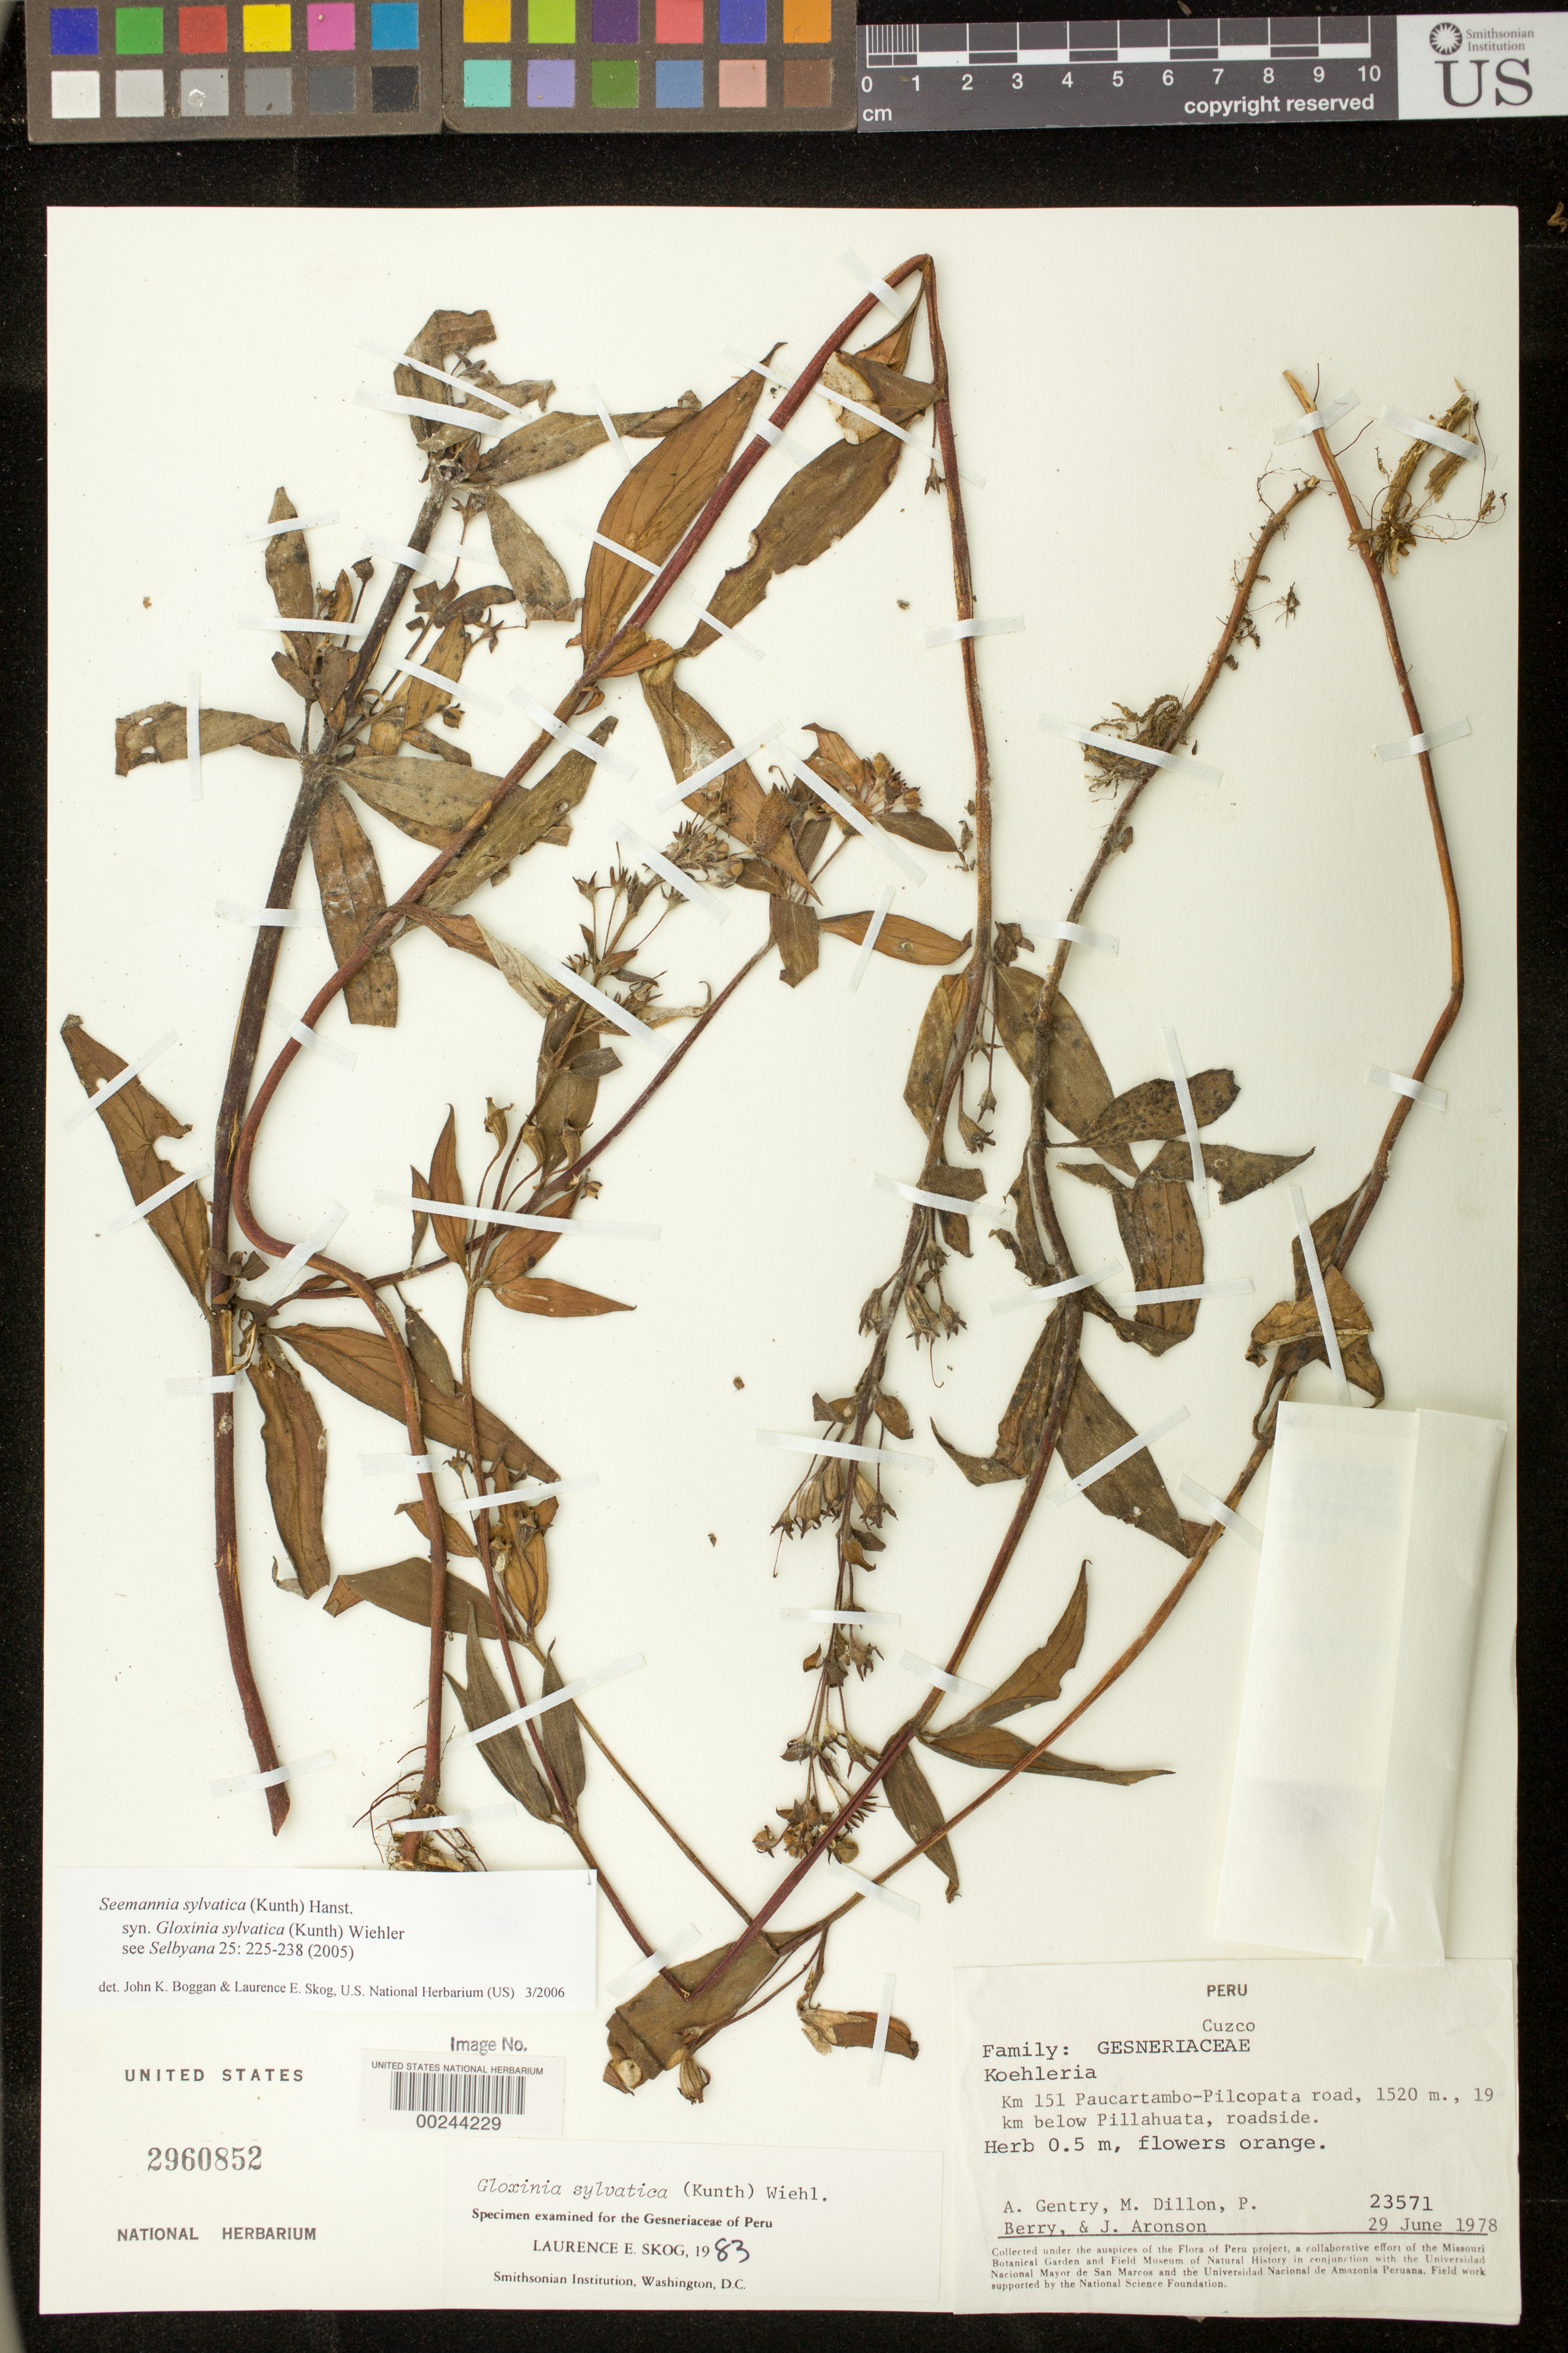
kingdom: Plantae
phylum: Tracheophyta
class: Magnoliopsida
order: Lamiales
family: Gesneriaceae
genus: Seemannia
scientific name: Seemannia sylvatica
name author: (Kunth) Hanst.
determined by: Boggan, J. K.; Skog, L. E.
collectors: A. H. Gentry, M. O. Dillon, P. Berry & J. Aronson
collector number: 23571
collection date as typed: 29 Jun 1978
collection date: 1978-06-29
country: Peru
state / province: Cusco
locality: Paucartambo, Km 151 Paucartambo-Pilcopata road, 19 km below Pillahuata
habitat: Roadside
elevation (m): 1520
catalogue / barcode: US 2960852